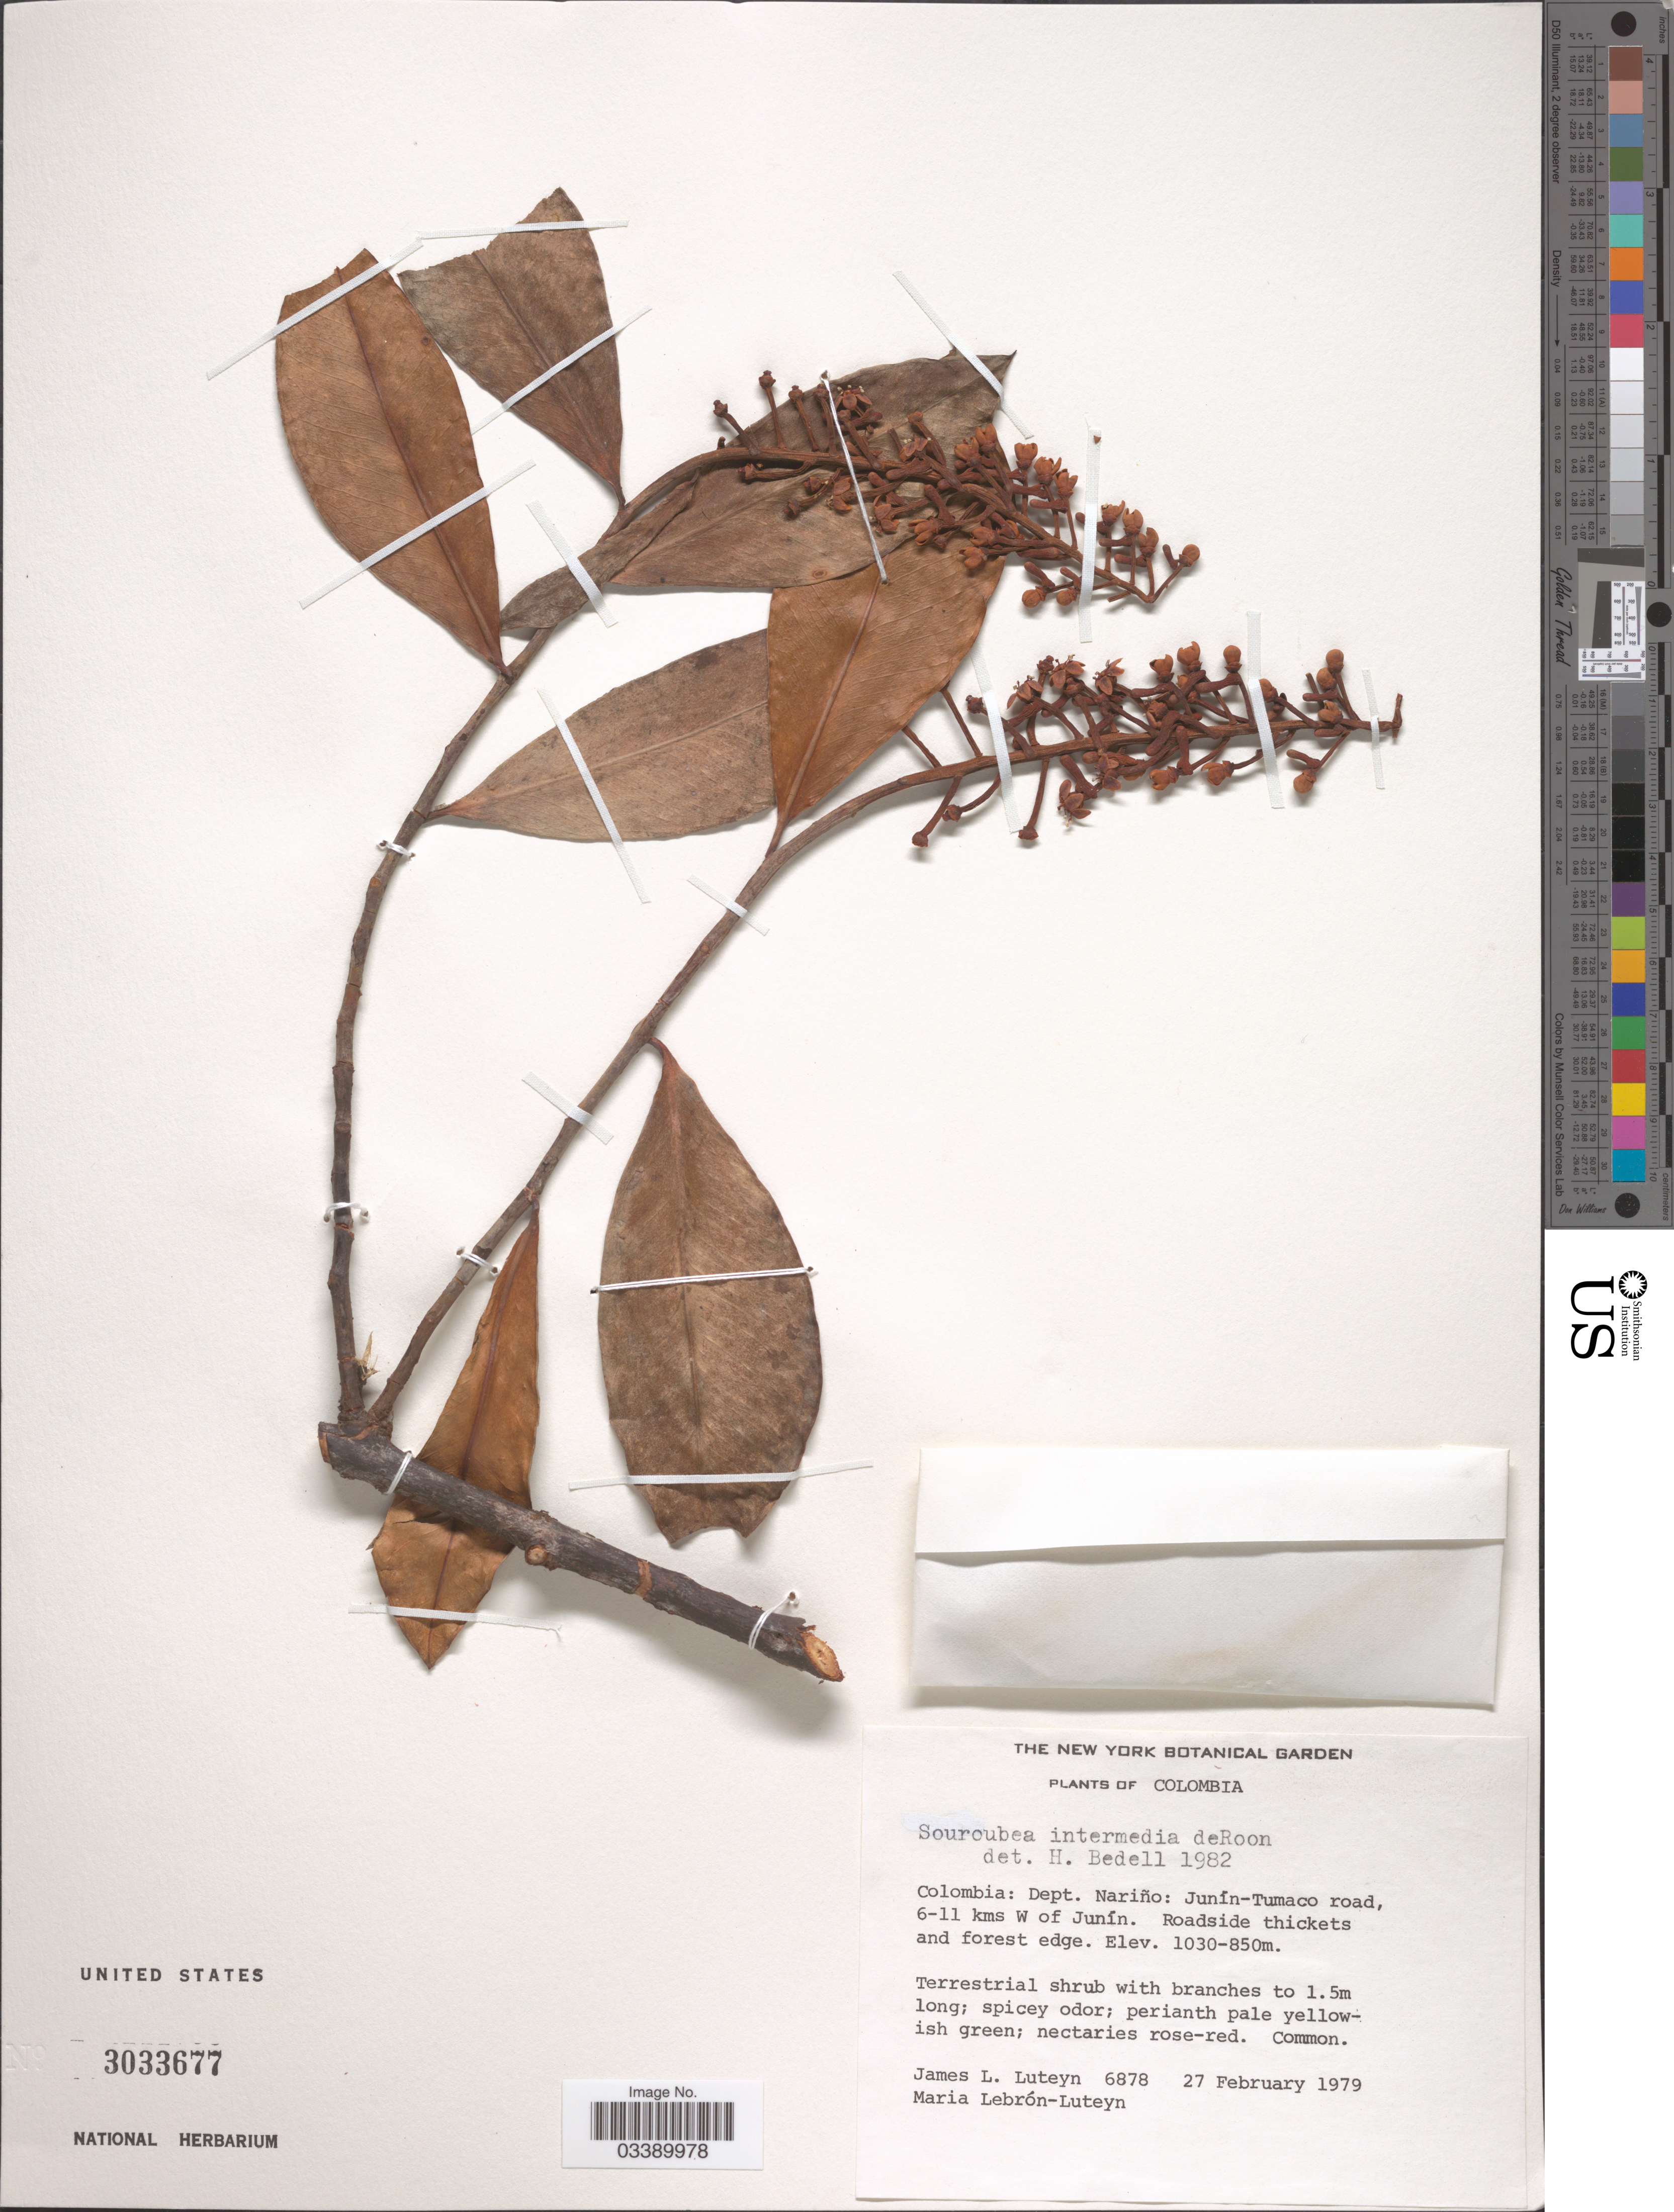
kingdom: Plantae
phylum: Tracheophyta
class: Magnoliopsida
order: Ericales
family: Marcgraviaceae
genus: Souroubea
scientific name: Souroubea intermedia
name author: de Roon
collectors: J. L. Luteyn & M. L. Lebrón-Luteyn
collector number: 6878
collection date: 1979-02-27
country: Colombia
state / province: Nariño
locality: Dept. Nariño: Junín-Tumaco road, 6-11 kms W of Junín.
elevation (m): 850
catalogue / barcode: US 3033677